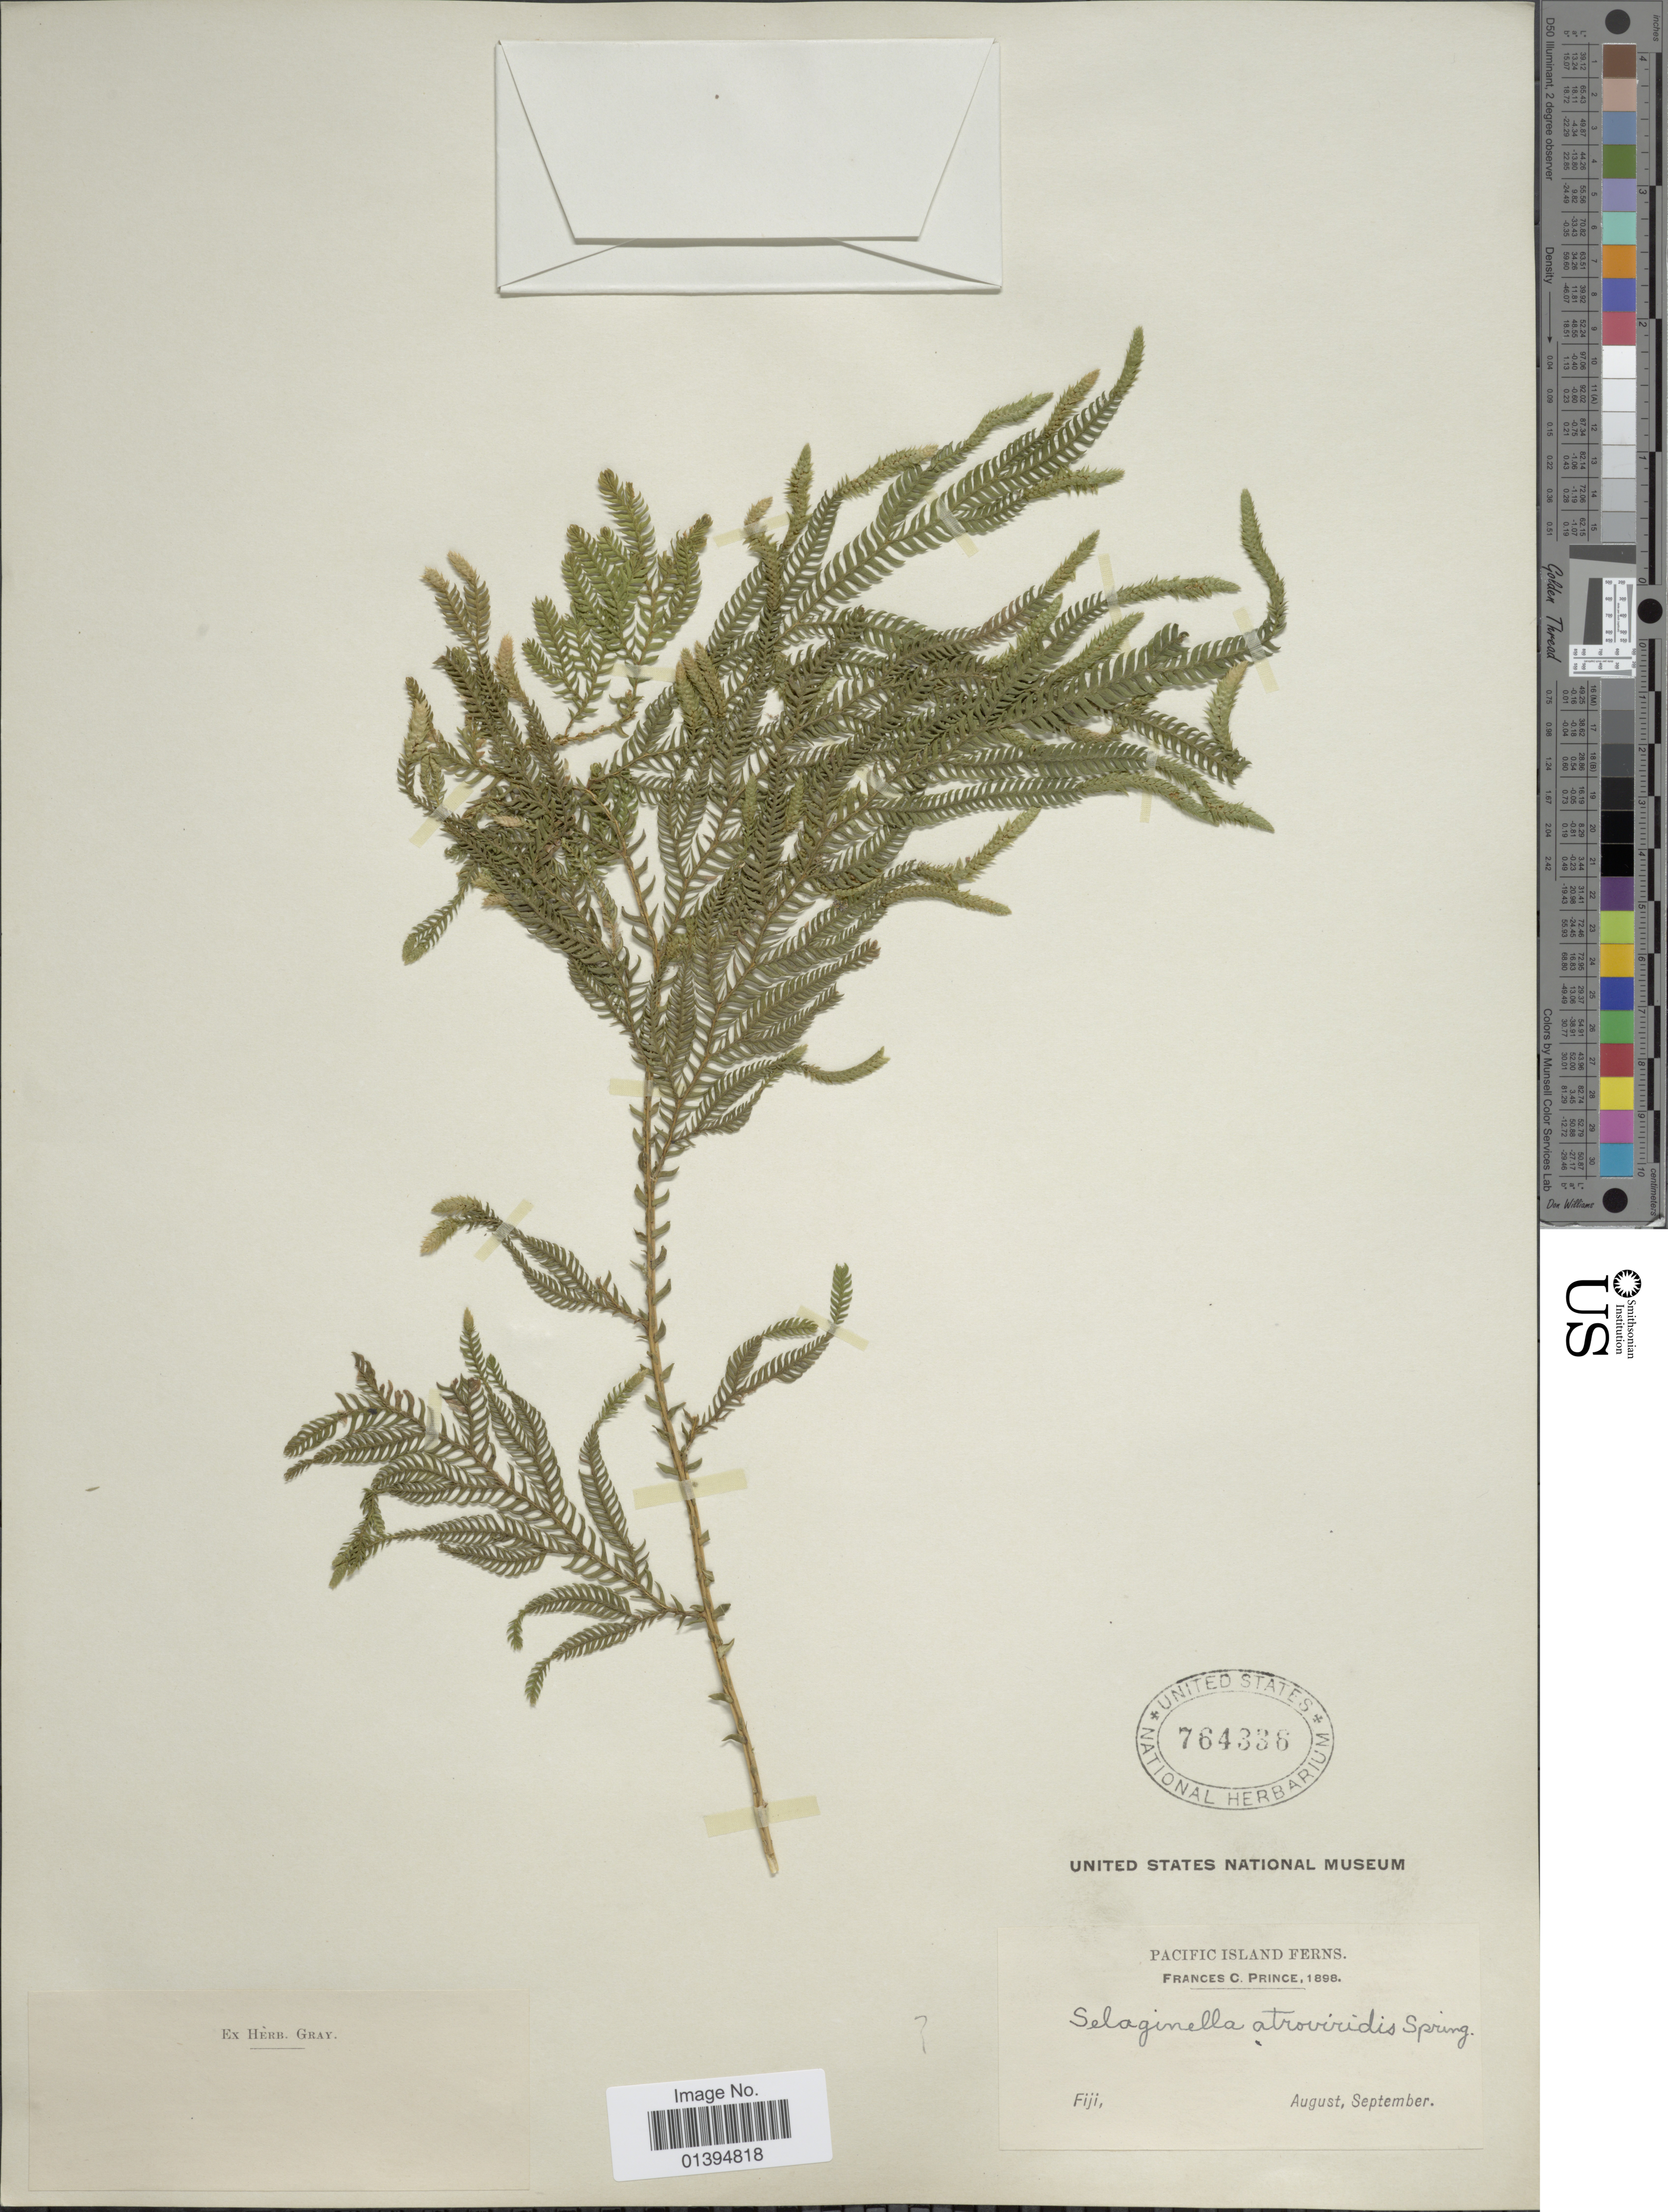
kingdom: Plantae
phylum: Tracheophyta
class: Lycopodiopsida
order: Selaginellales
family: Selaginellaceae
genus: Selaginella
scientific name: Selaginella sp.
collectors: F. Prince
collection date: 1898-08/1898-09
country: Fiji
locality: Pacific Island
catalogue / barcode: US 764336